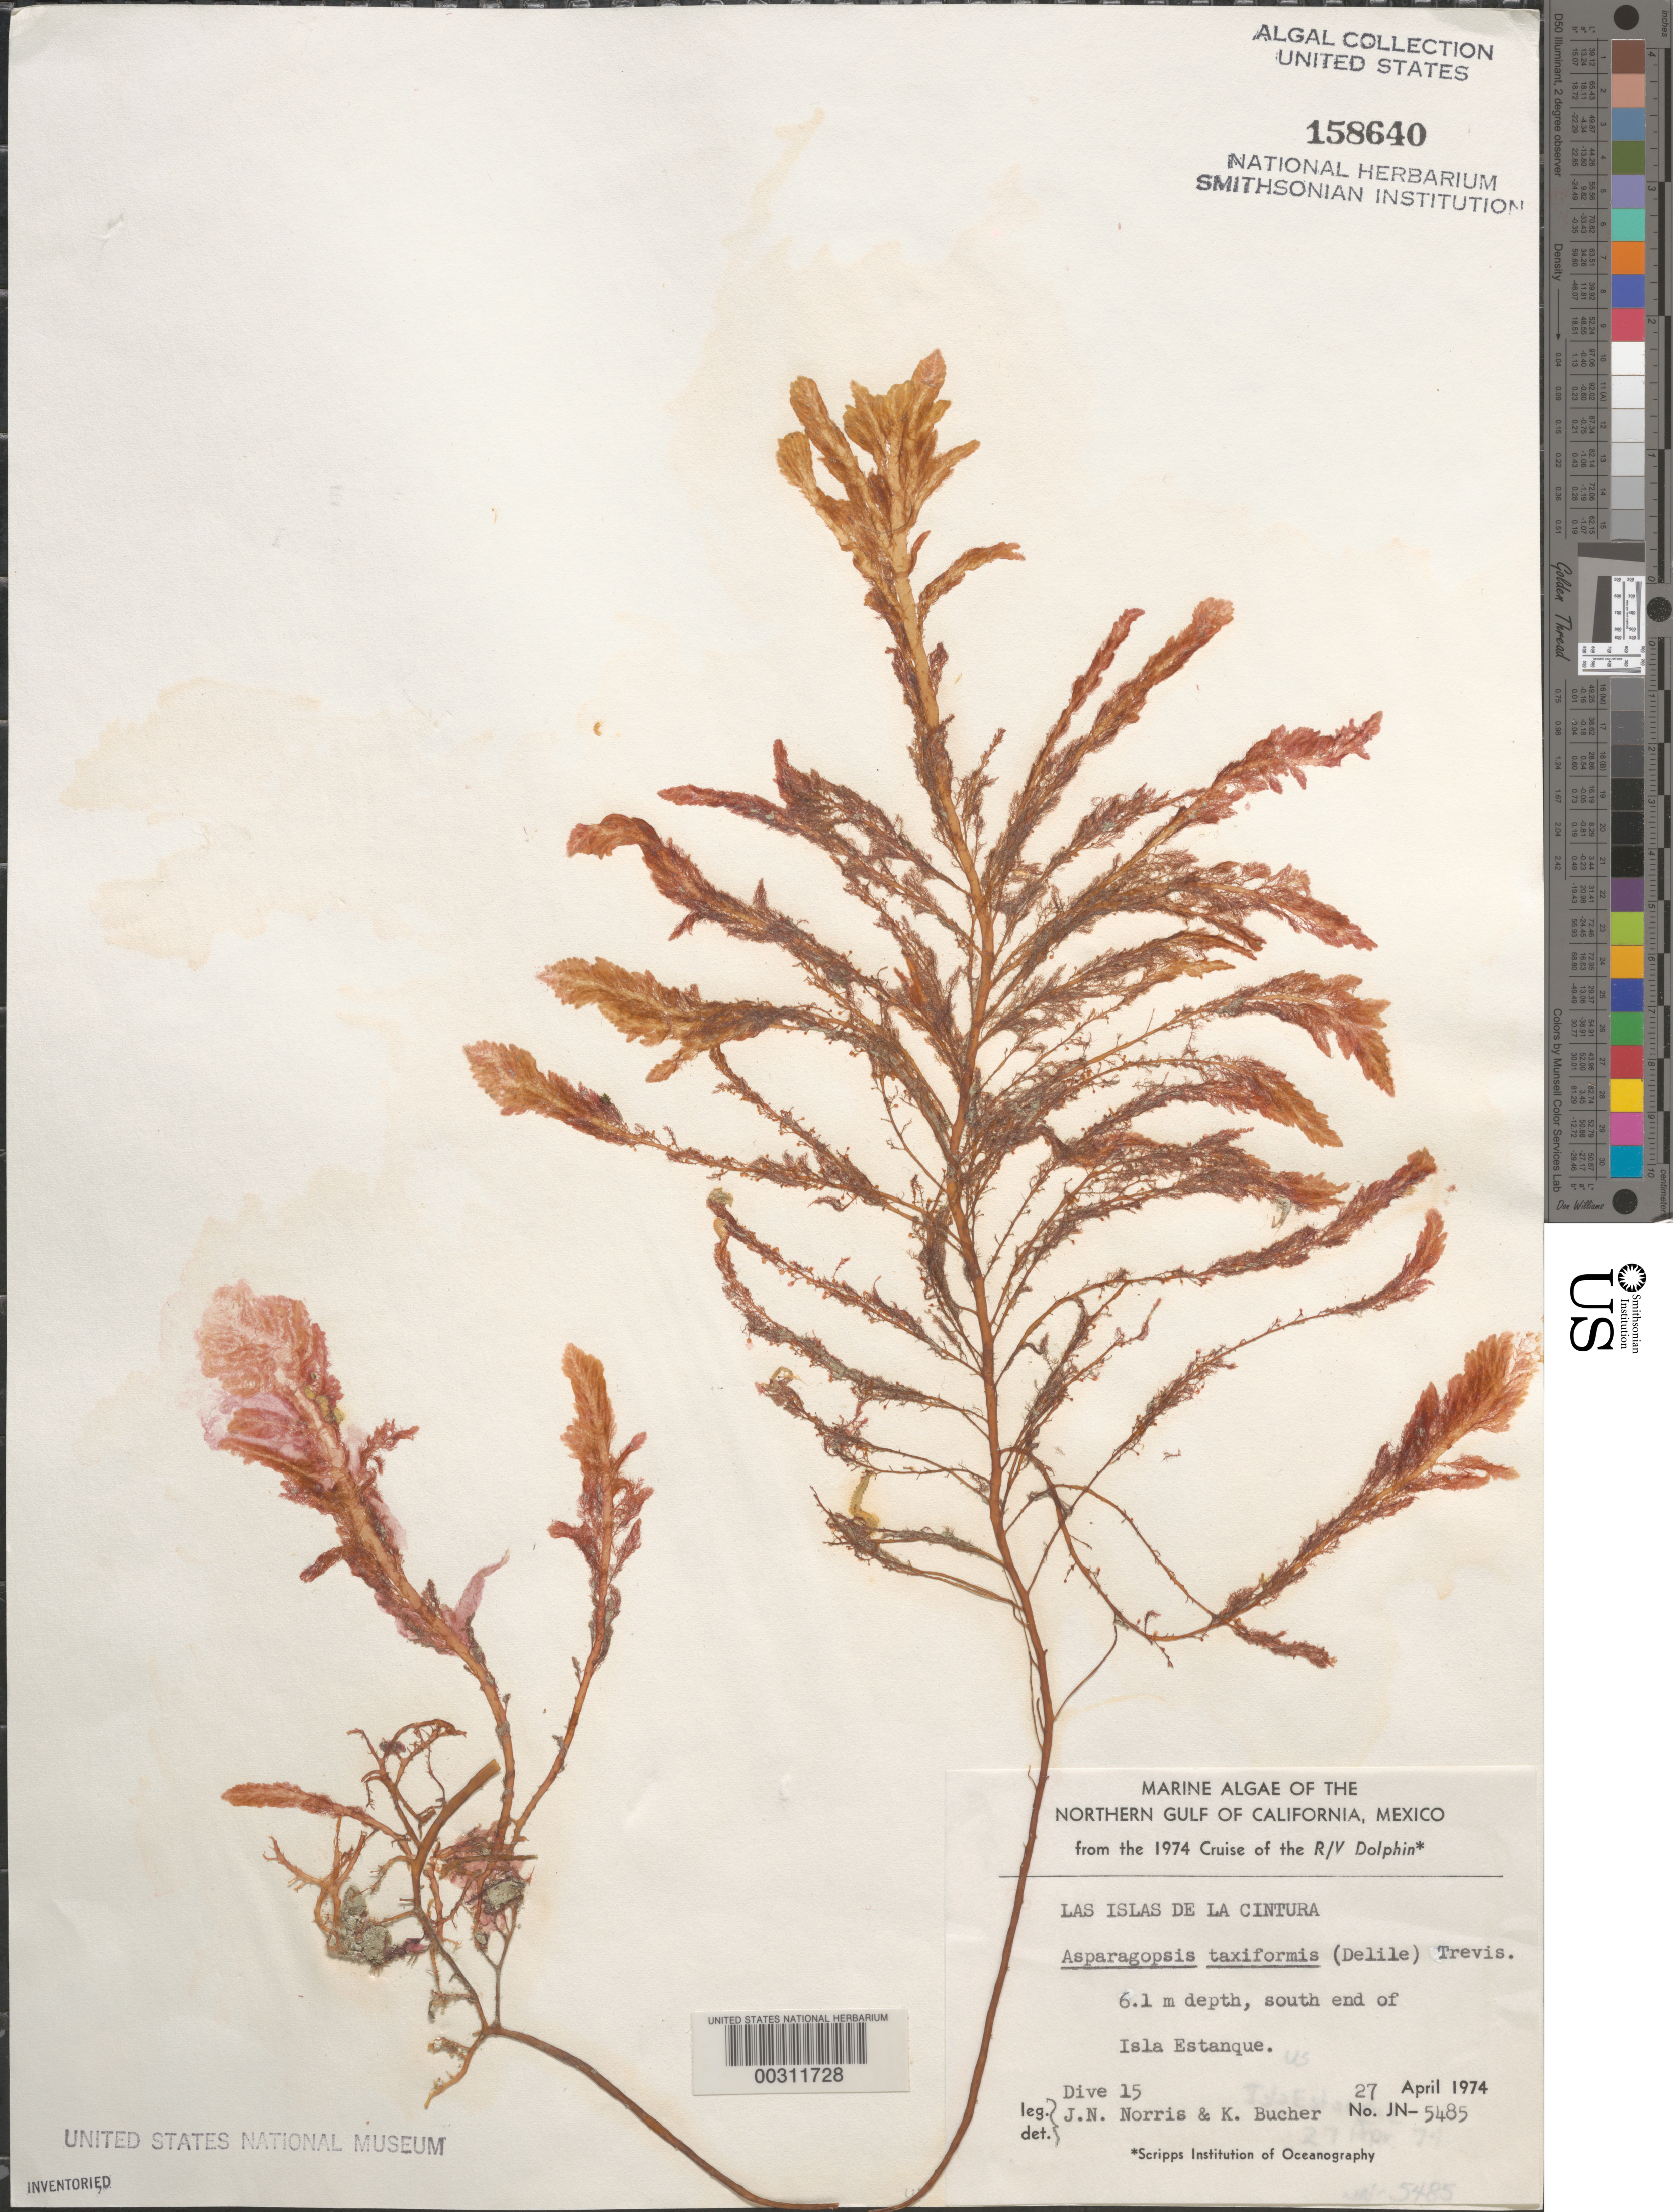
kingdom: Plantae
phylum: Rhodophyta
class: Florideophyceae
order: Bonnemaisoniales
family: Bonnemaisoniaceae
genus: Asparagopsis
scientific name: Asparagopsis taxiformis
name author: (Delile) Trevis.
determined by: Norris, J. N.; Bucher, K. E.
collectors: J. N. Norris & K. E. Bucher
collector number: JN-5485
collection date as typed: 27 Apr 1974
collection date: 1974-04-27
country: Mexico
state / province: Baja California Norte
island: Isla Estanque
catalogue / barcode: US 158640